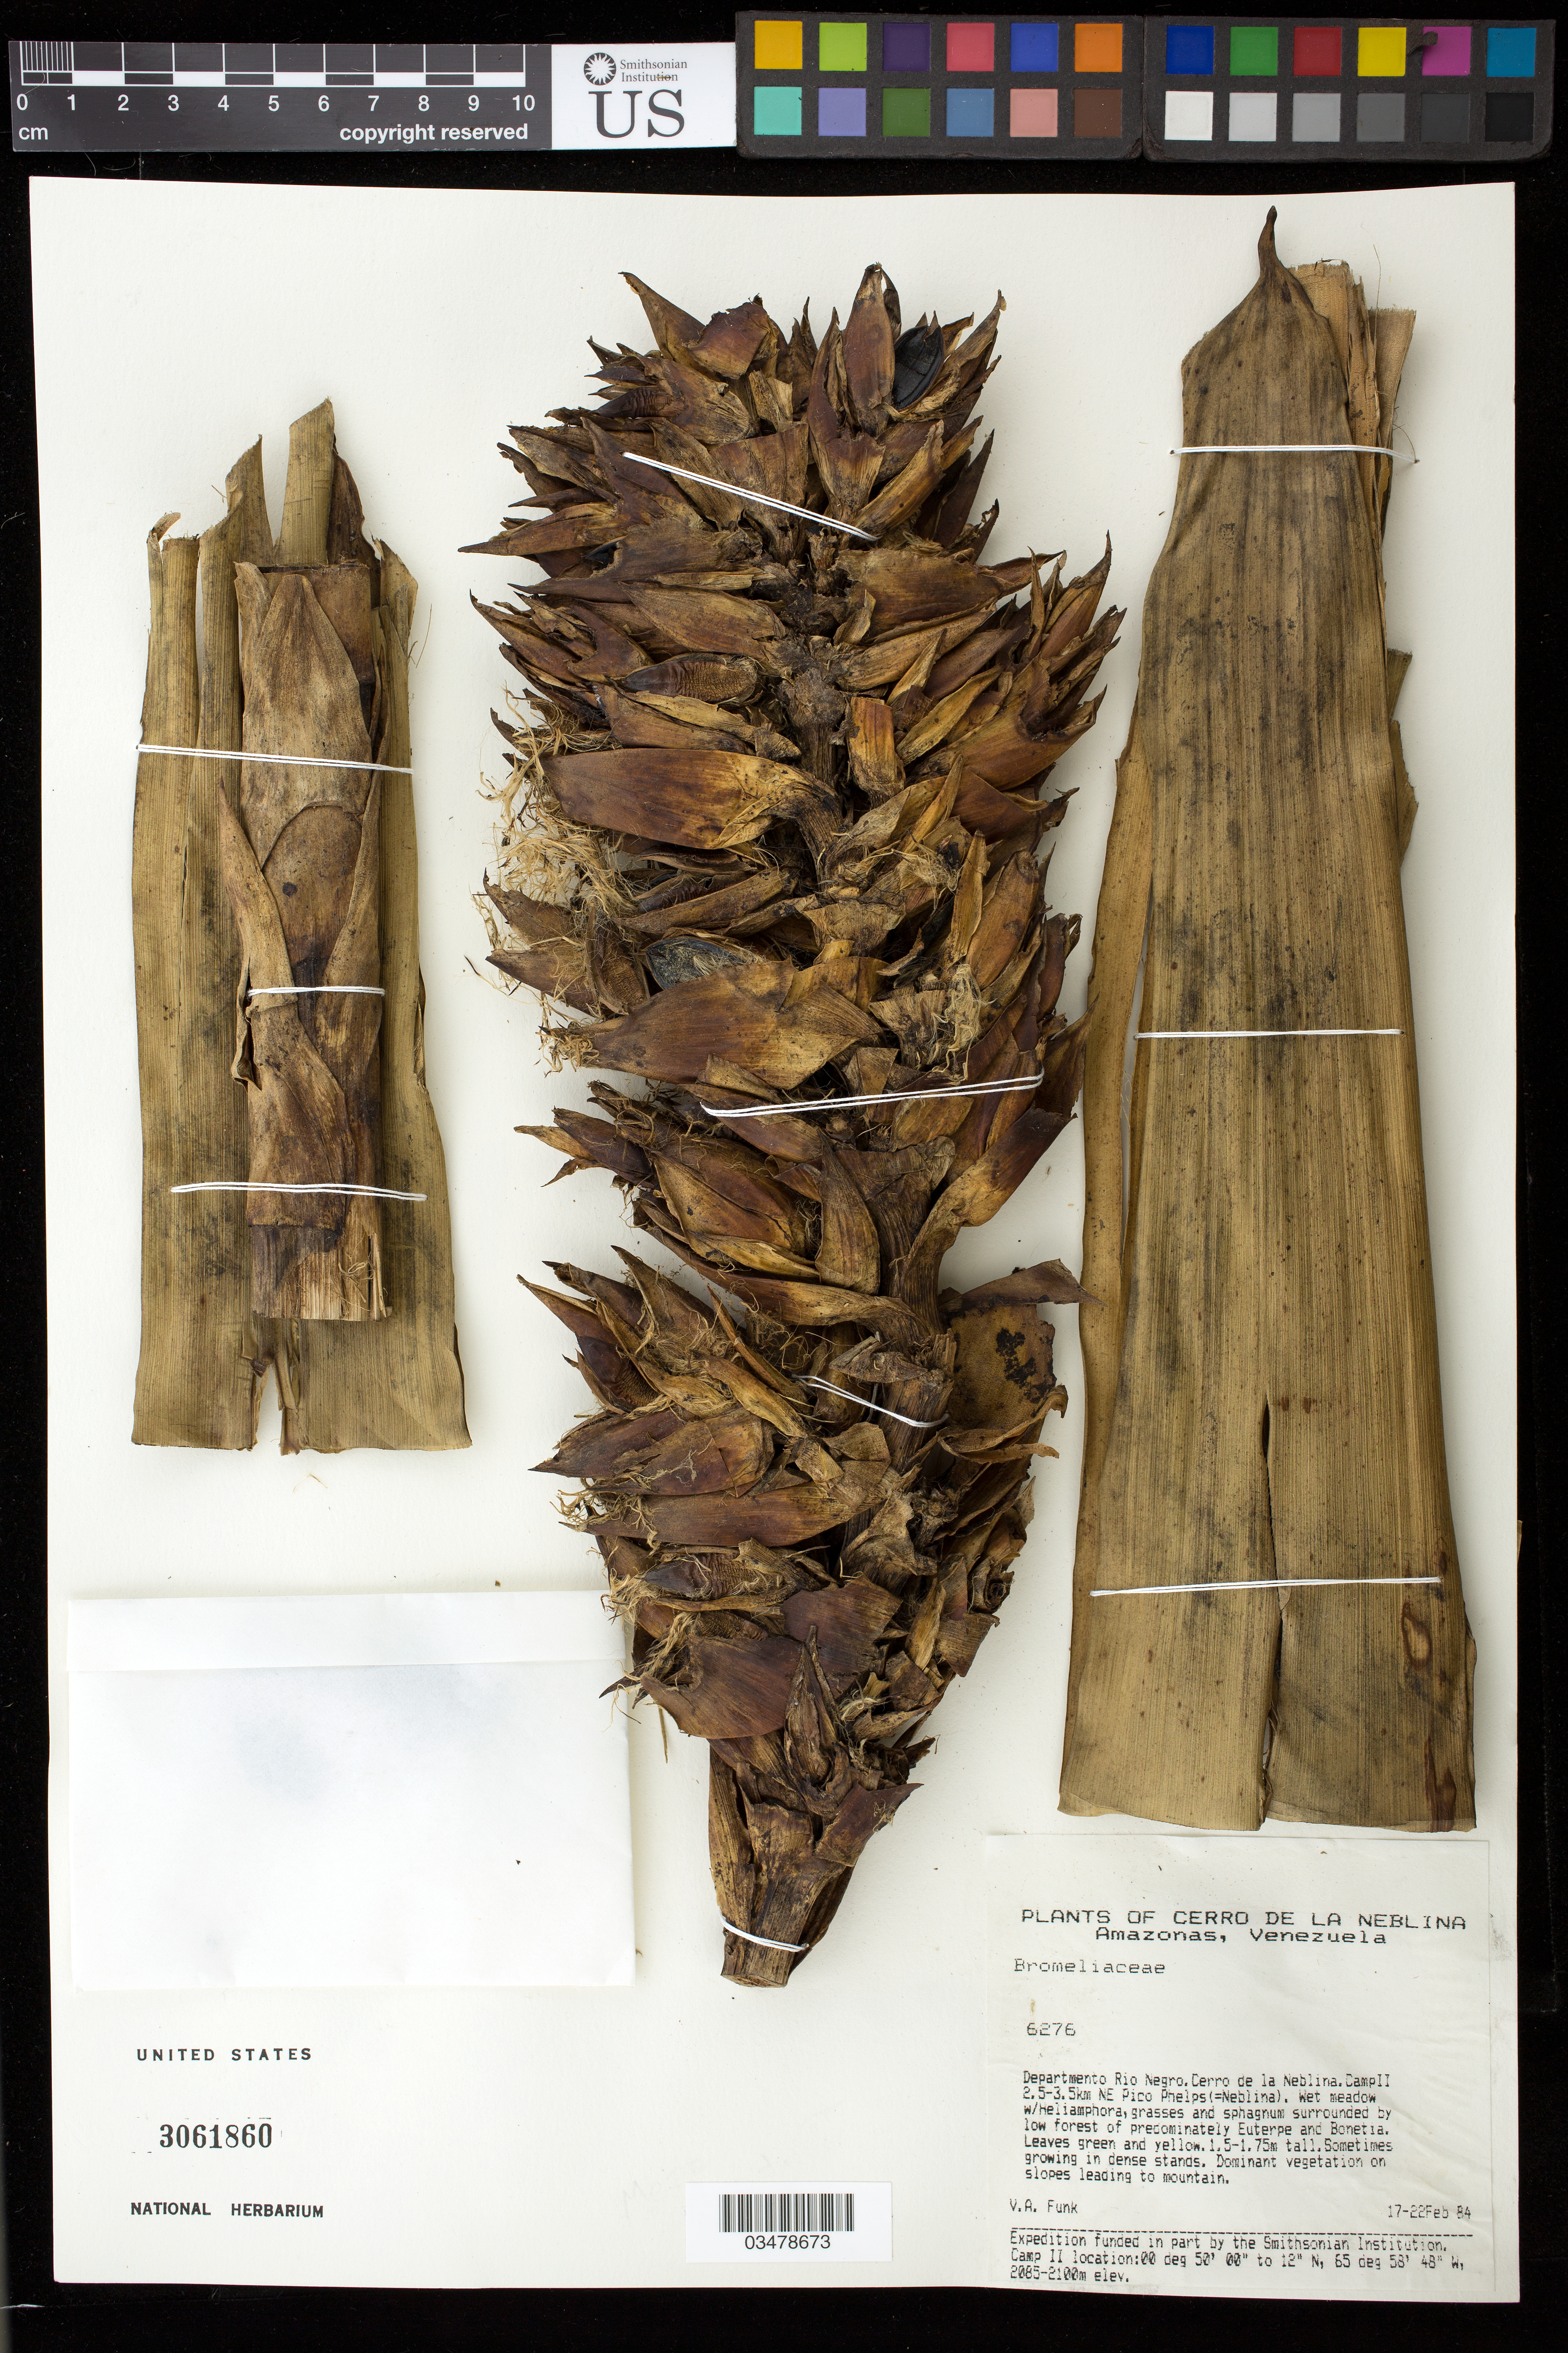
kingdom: Plantae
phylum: Tracheophyta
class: Liliopsida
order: Poales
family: Bromeliaceae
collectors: V. Funk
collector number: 6276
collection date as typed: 17-22 Feb 1984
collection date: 1984-02-17/1984-02-22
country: Venezuela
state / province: Amazonas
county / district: Río Negro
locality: Cerro de la Neblina, Camp II 2.5-3.5 km NE Pico Phelps (=Neblina)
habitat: Wet meado with Heliamphora, grasses, and sphagnum surrounded by low forest of predominately Euterpe and Bonetia. Around bog area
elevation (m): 2085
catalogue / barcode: US 3061860